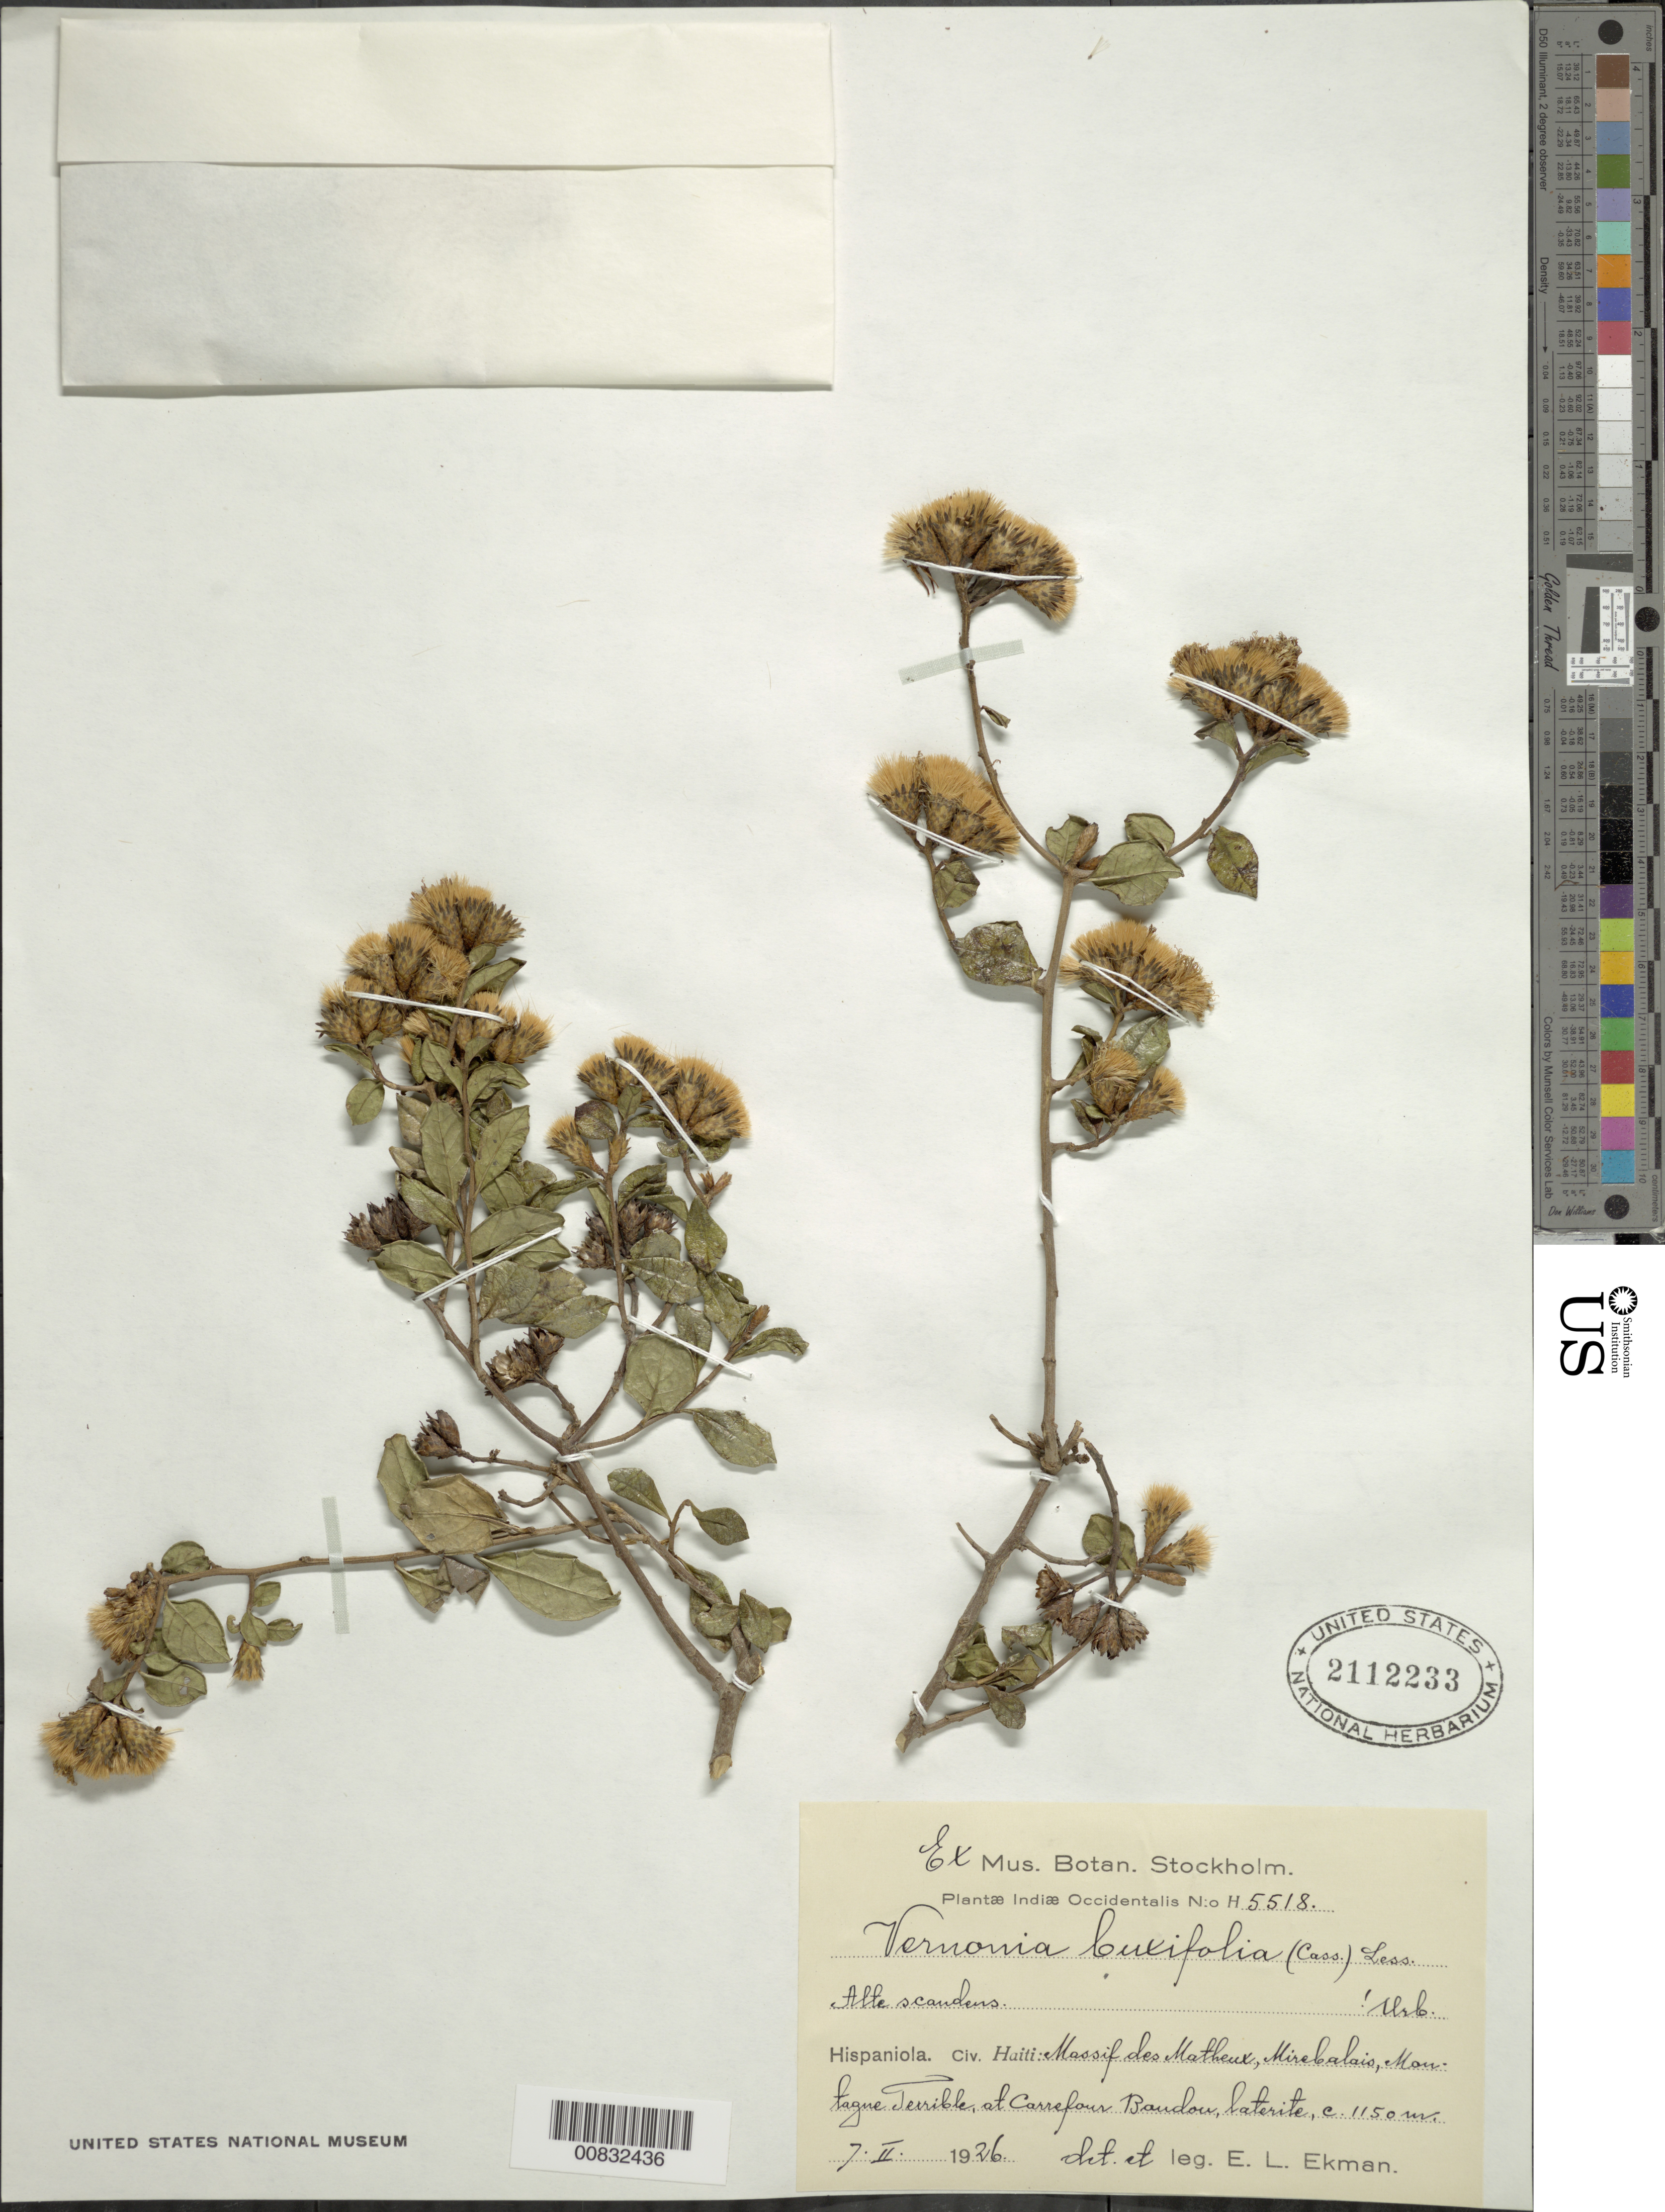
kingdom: Plantae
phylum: Tracheophyta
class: Magnoliopsida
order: Asterales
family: Asteraceae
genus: Vernonanthura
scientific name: Vernonanthura buxifolia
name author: (Less.) H. Rob.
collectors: E. L. Ekman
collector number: H 5518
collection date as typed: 07 Feb 1926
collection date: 1926-02-07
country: Haiti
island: Hispaniola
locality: Massif des Matheux, Mirebalais, Mantagne Terrible, at Carreflour Baudou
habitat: Laterite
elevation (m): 1150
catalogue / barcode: US 2112233